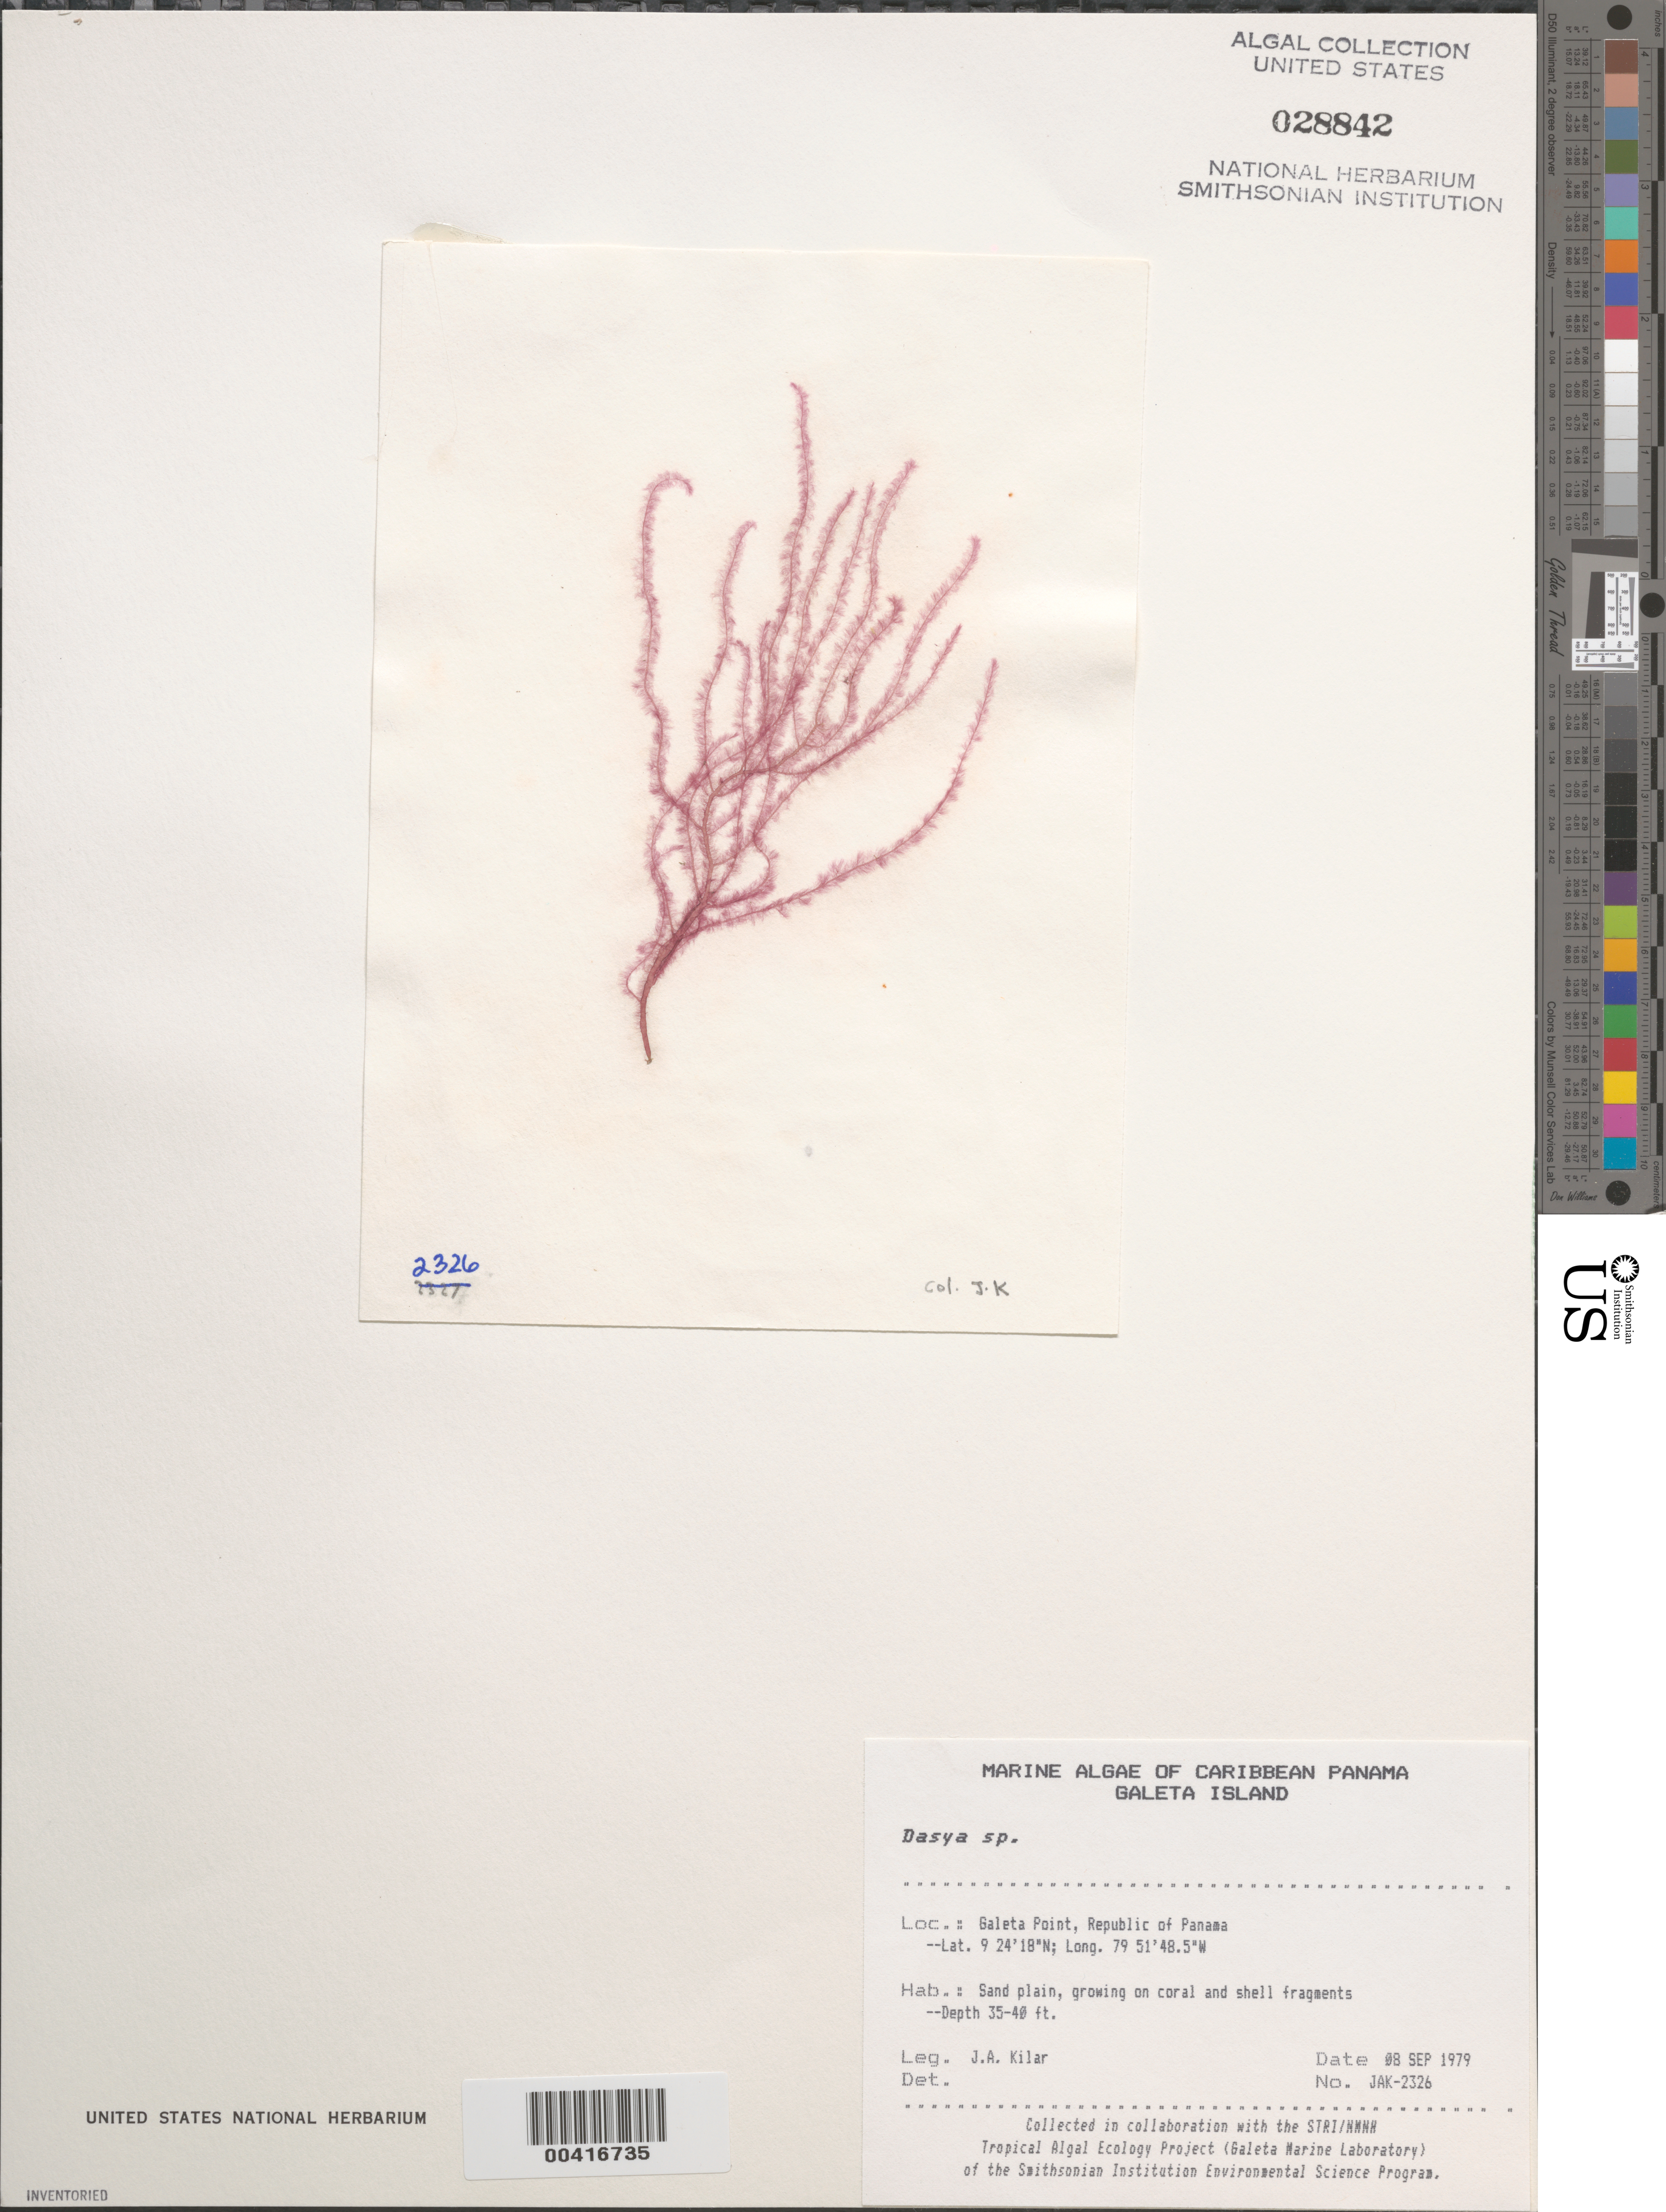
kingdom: Plantae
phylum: Rhodophyta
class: Florideophyceae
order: Ceramiales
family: Dasyaceae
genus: Dasya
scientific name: Dasya sp.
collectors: J. A. Kilar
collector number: JAK-2326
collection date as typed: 08 Sep 1979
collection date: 1979-09-08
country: Panama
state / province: Colón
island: Galeta Island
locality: Galeta Point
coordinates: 9 24' 18" N, 79 51' 48.5" W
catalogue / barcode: US 28842